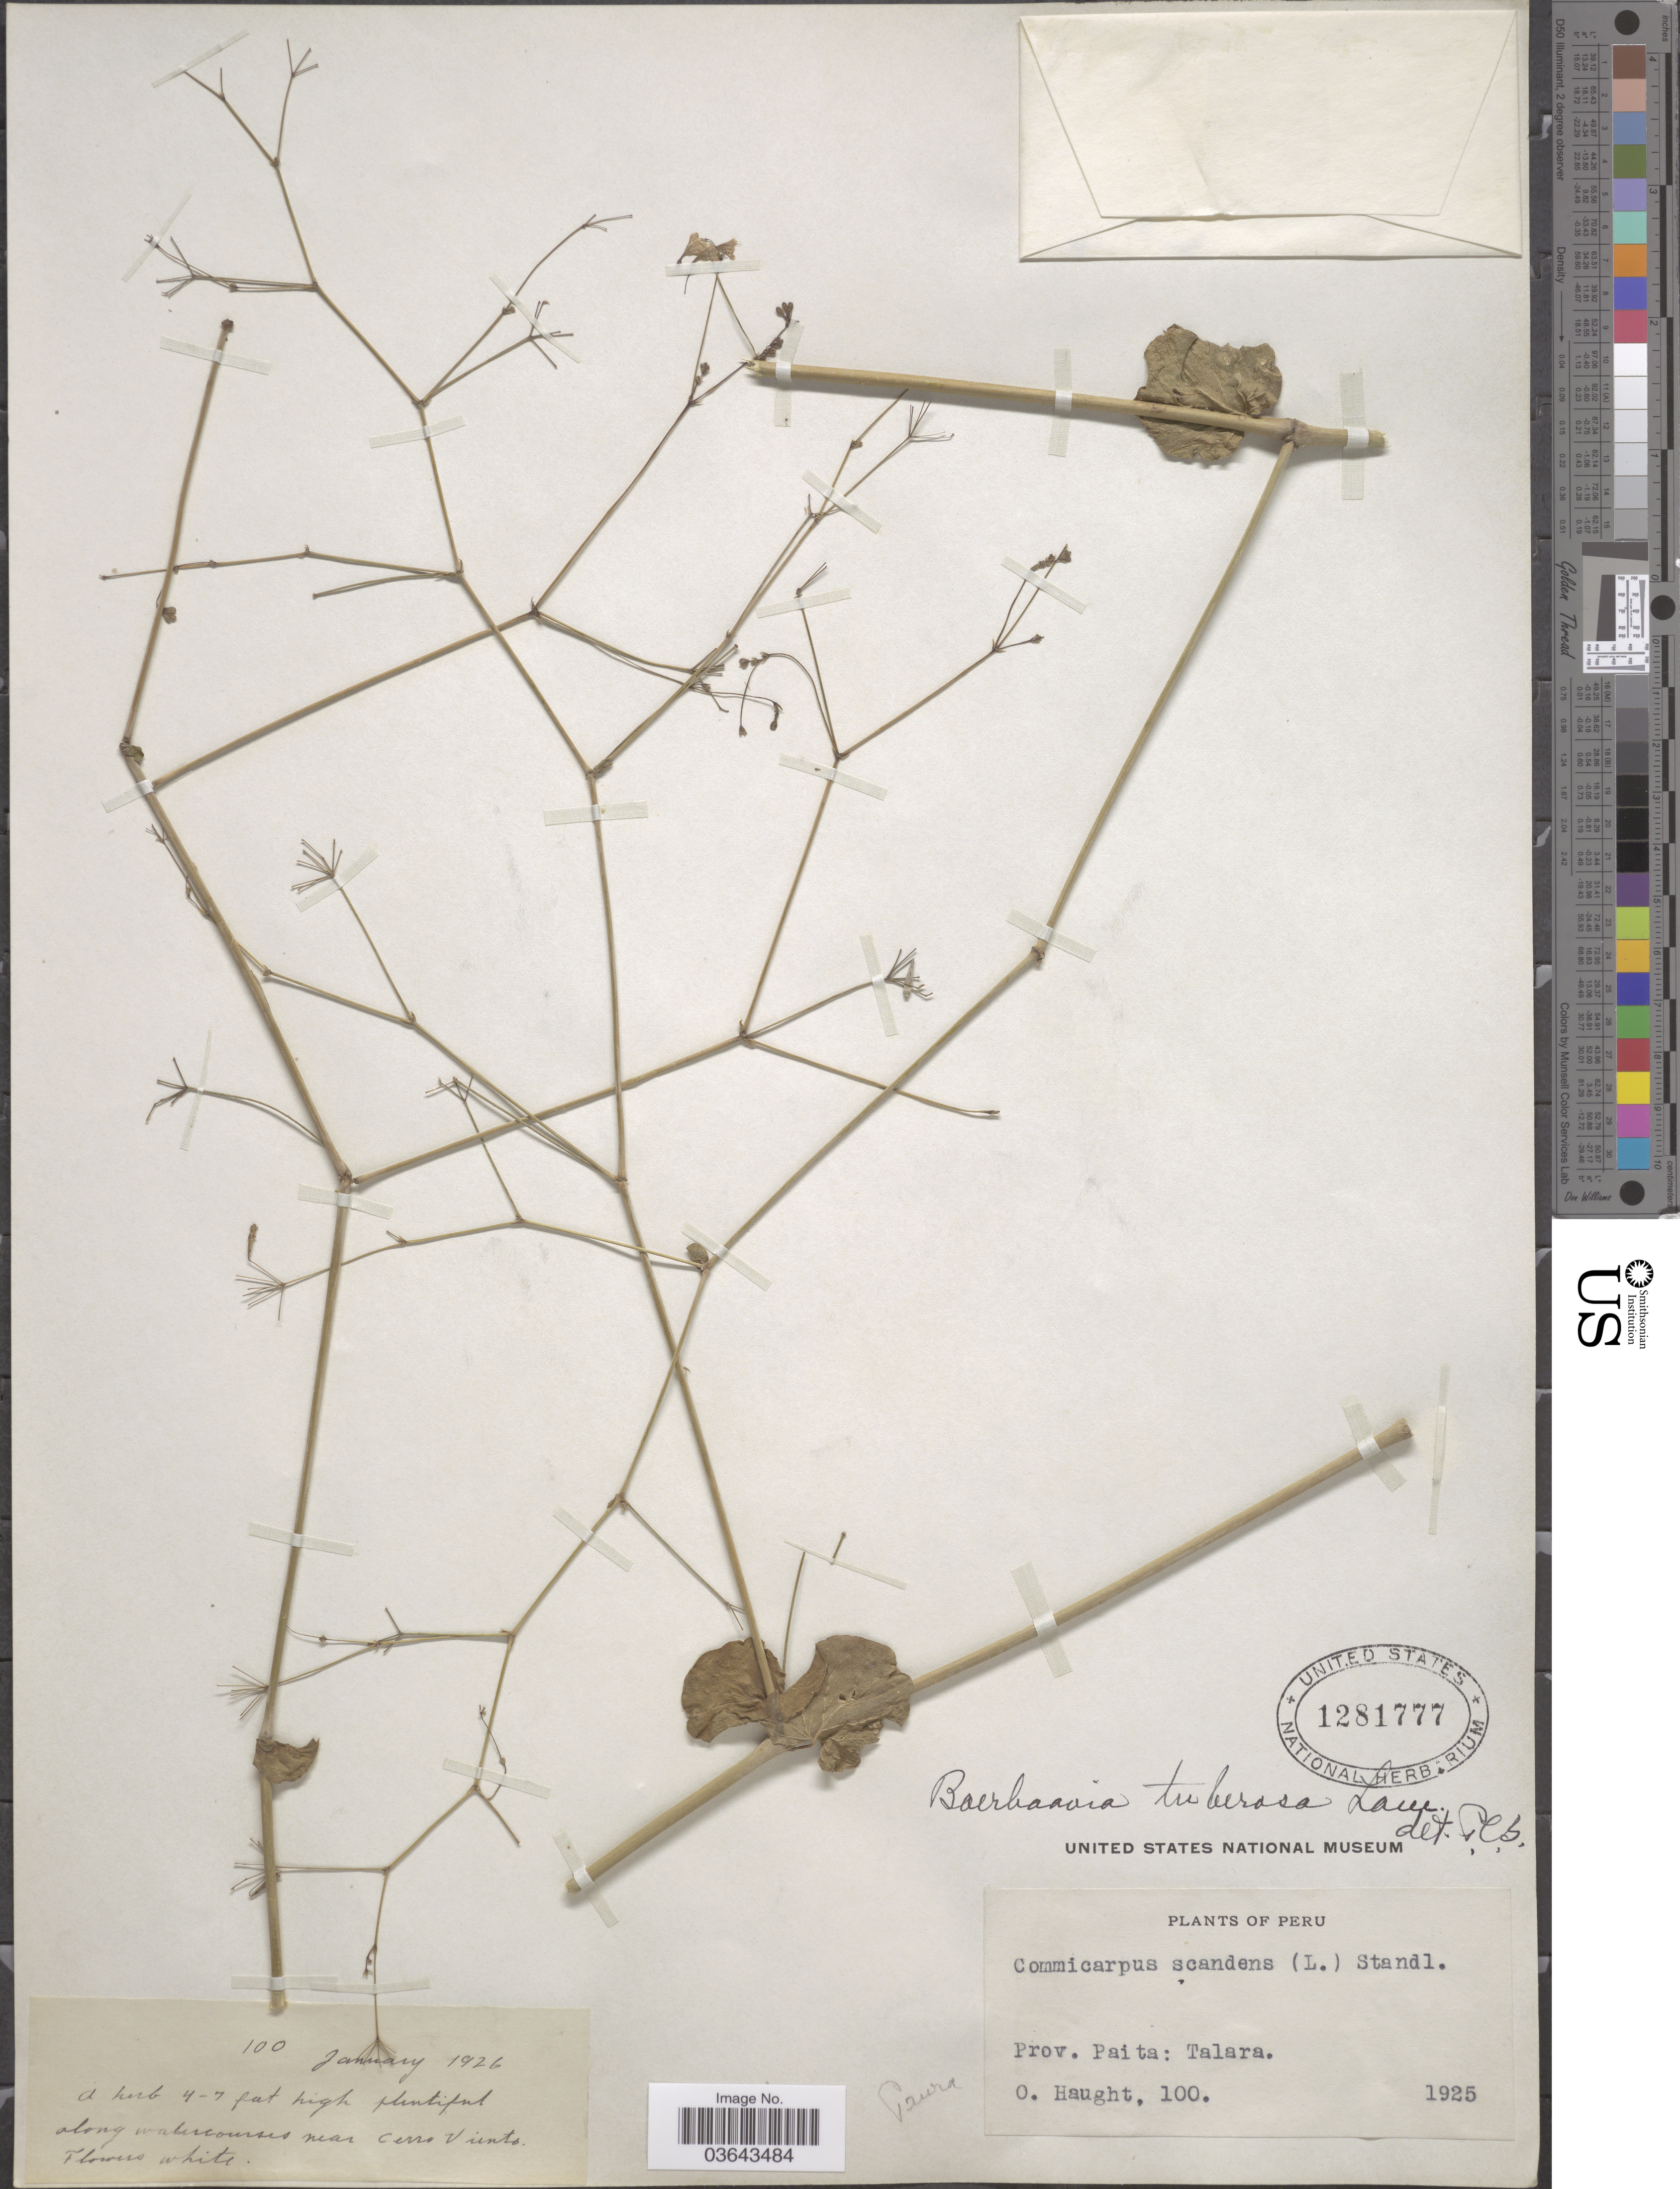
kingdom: Plantae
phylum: Tracheophyta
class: Magnoliopsida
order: Caryophyllales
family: Nyctaginaceae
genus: Boerhavia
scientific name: Boerhavia tuberosa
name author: Lam.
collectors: O. Haught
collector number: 100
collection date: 1926-01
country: Peru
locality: Prov. Paita: Talara.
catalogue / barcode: US 1281777